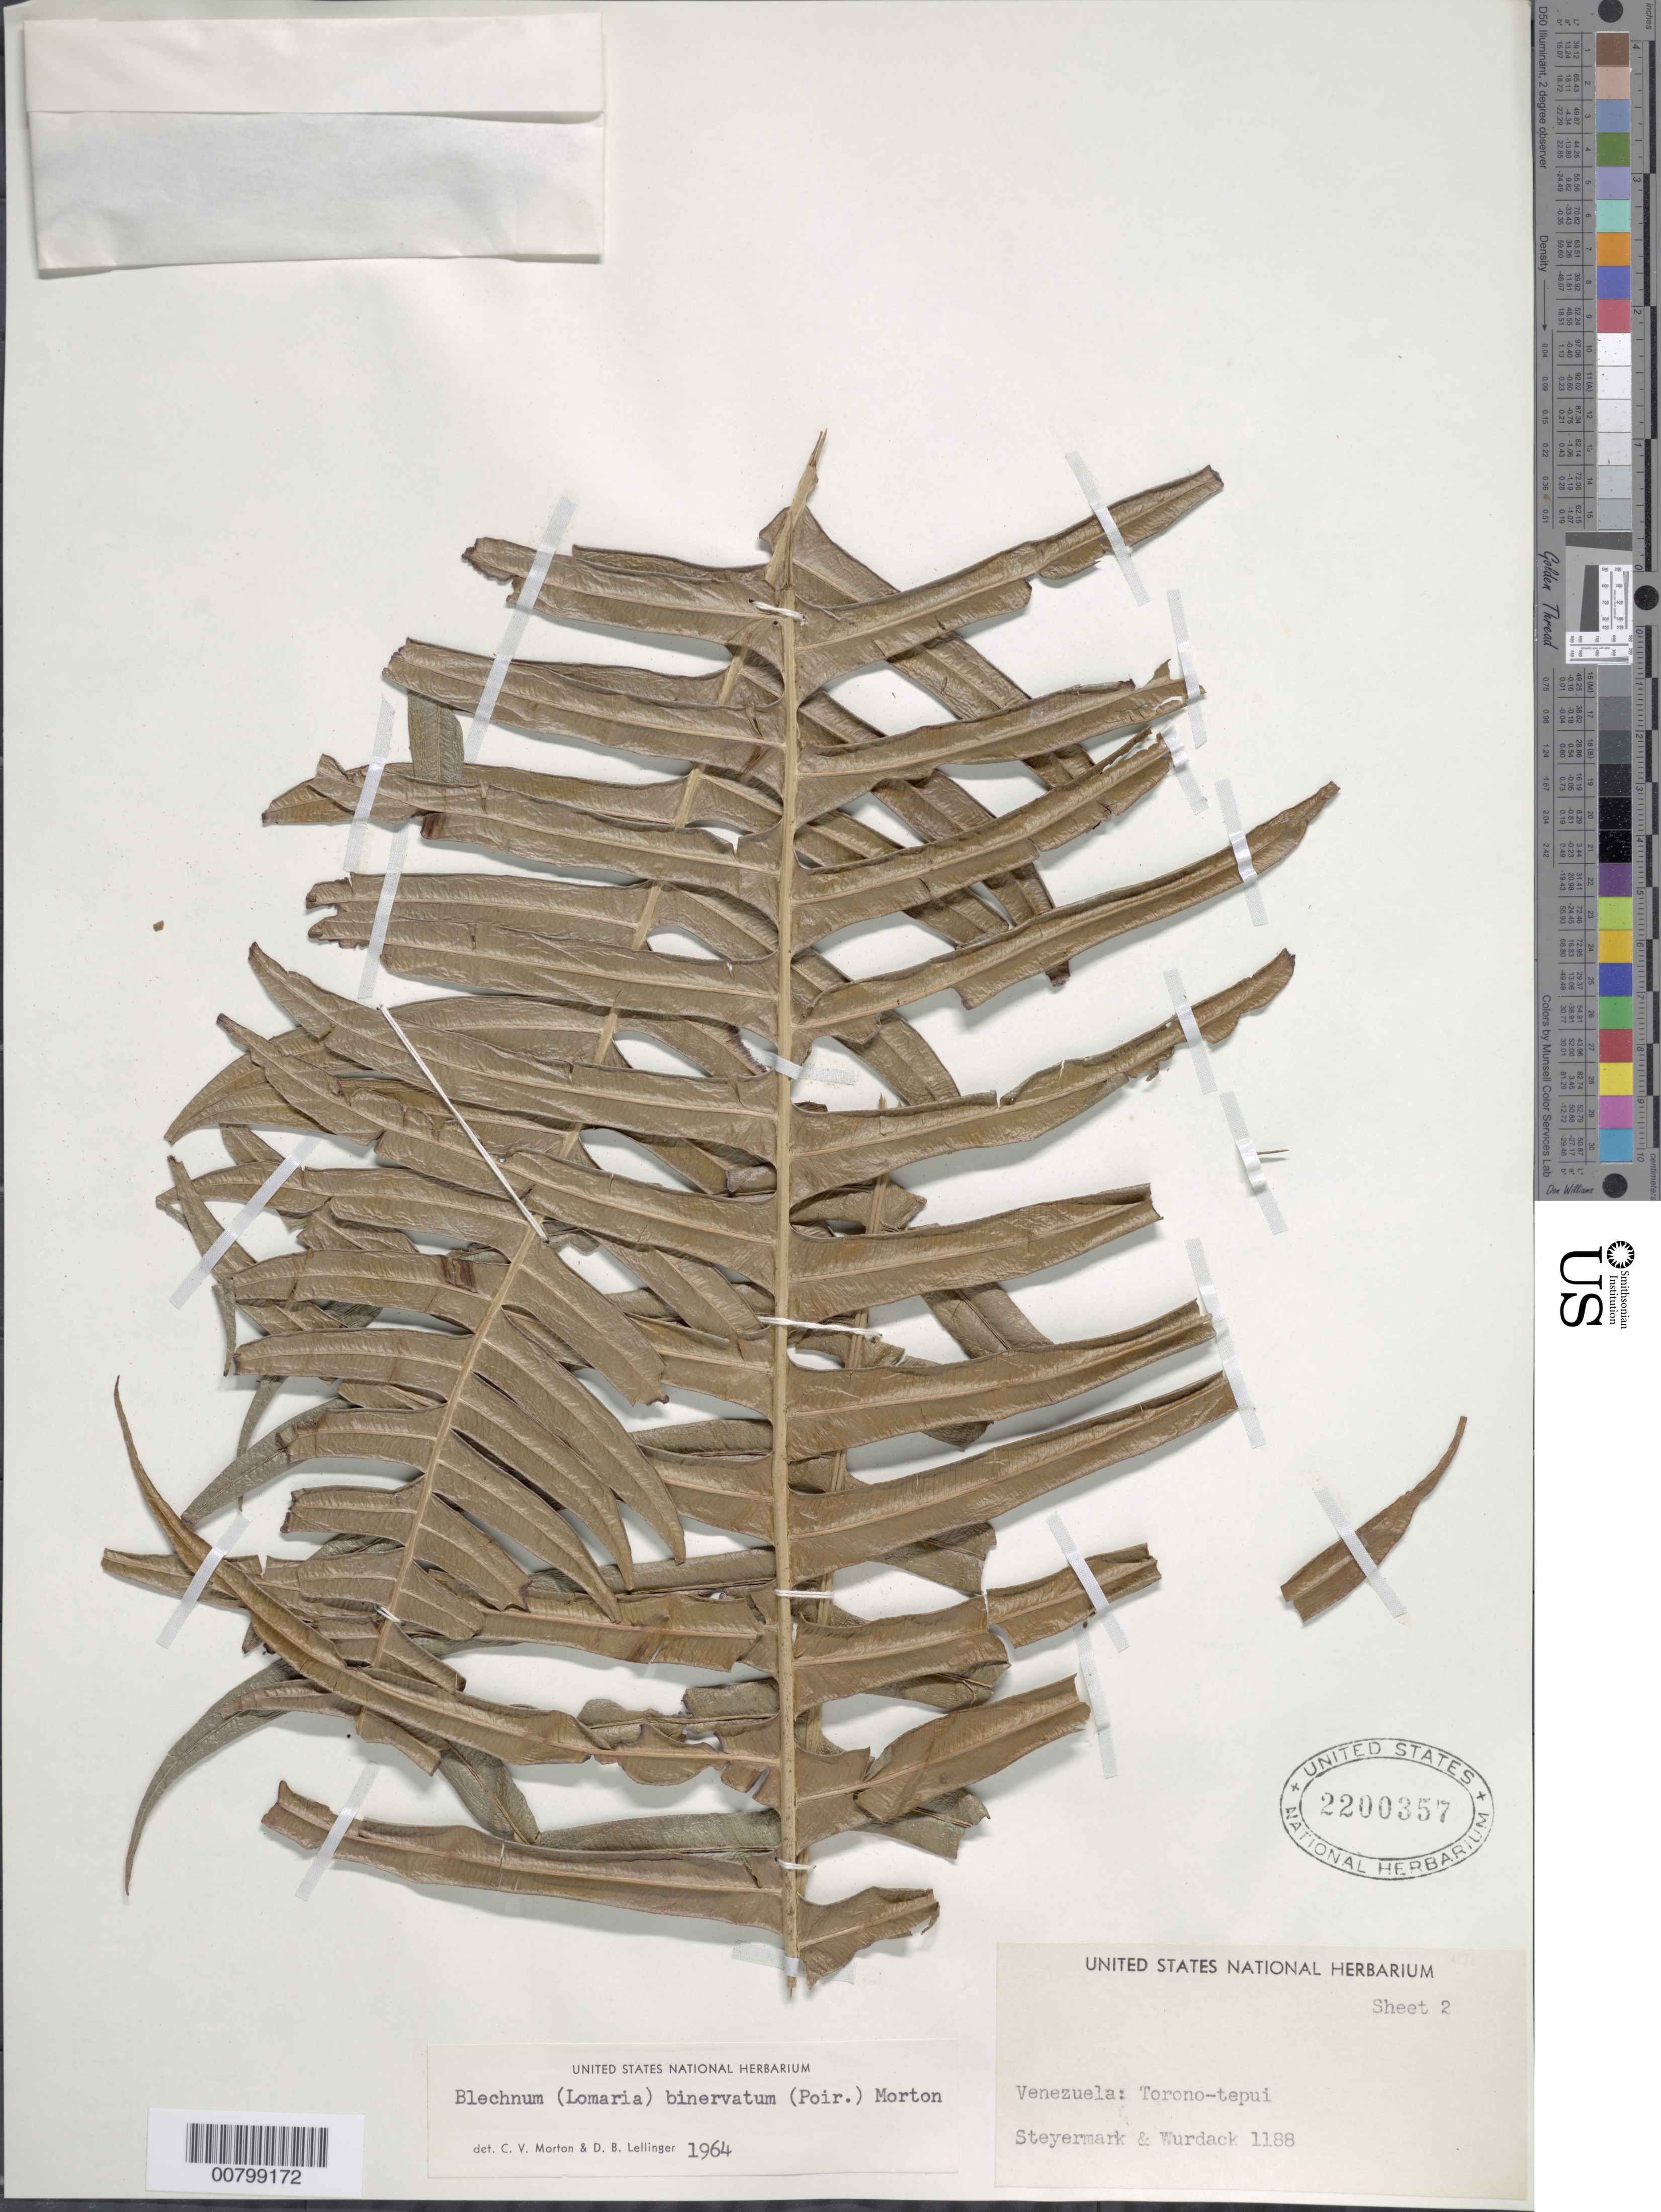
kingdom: Plantae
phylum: Tracheophyta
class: Polypodiopsida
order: Polypodiales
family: Blechnaceae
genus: Blechnum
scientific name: Blechnum binervatum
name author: (Poir.) C.V. Morton & Lellinger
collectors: Steyermark, -- & -- Wurdack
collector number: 1188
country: Venezuela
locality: Torono-tepui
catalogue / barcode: US 2200357